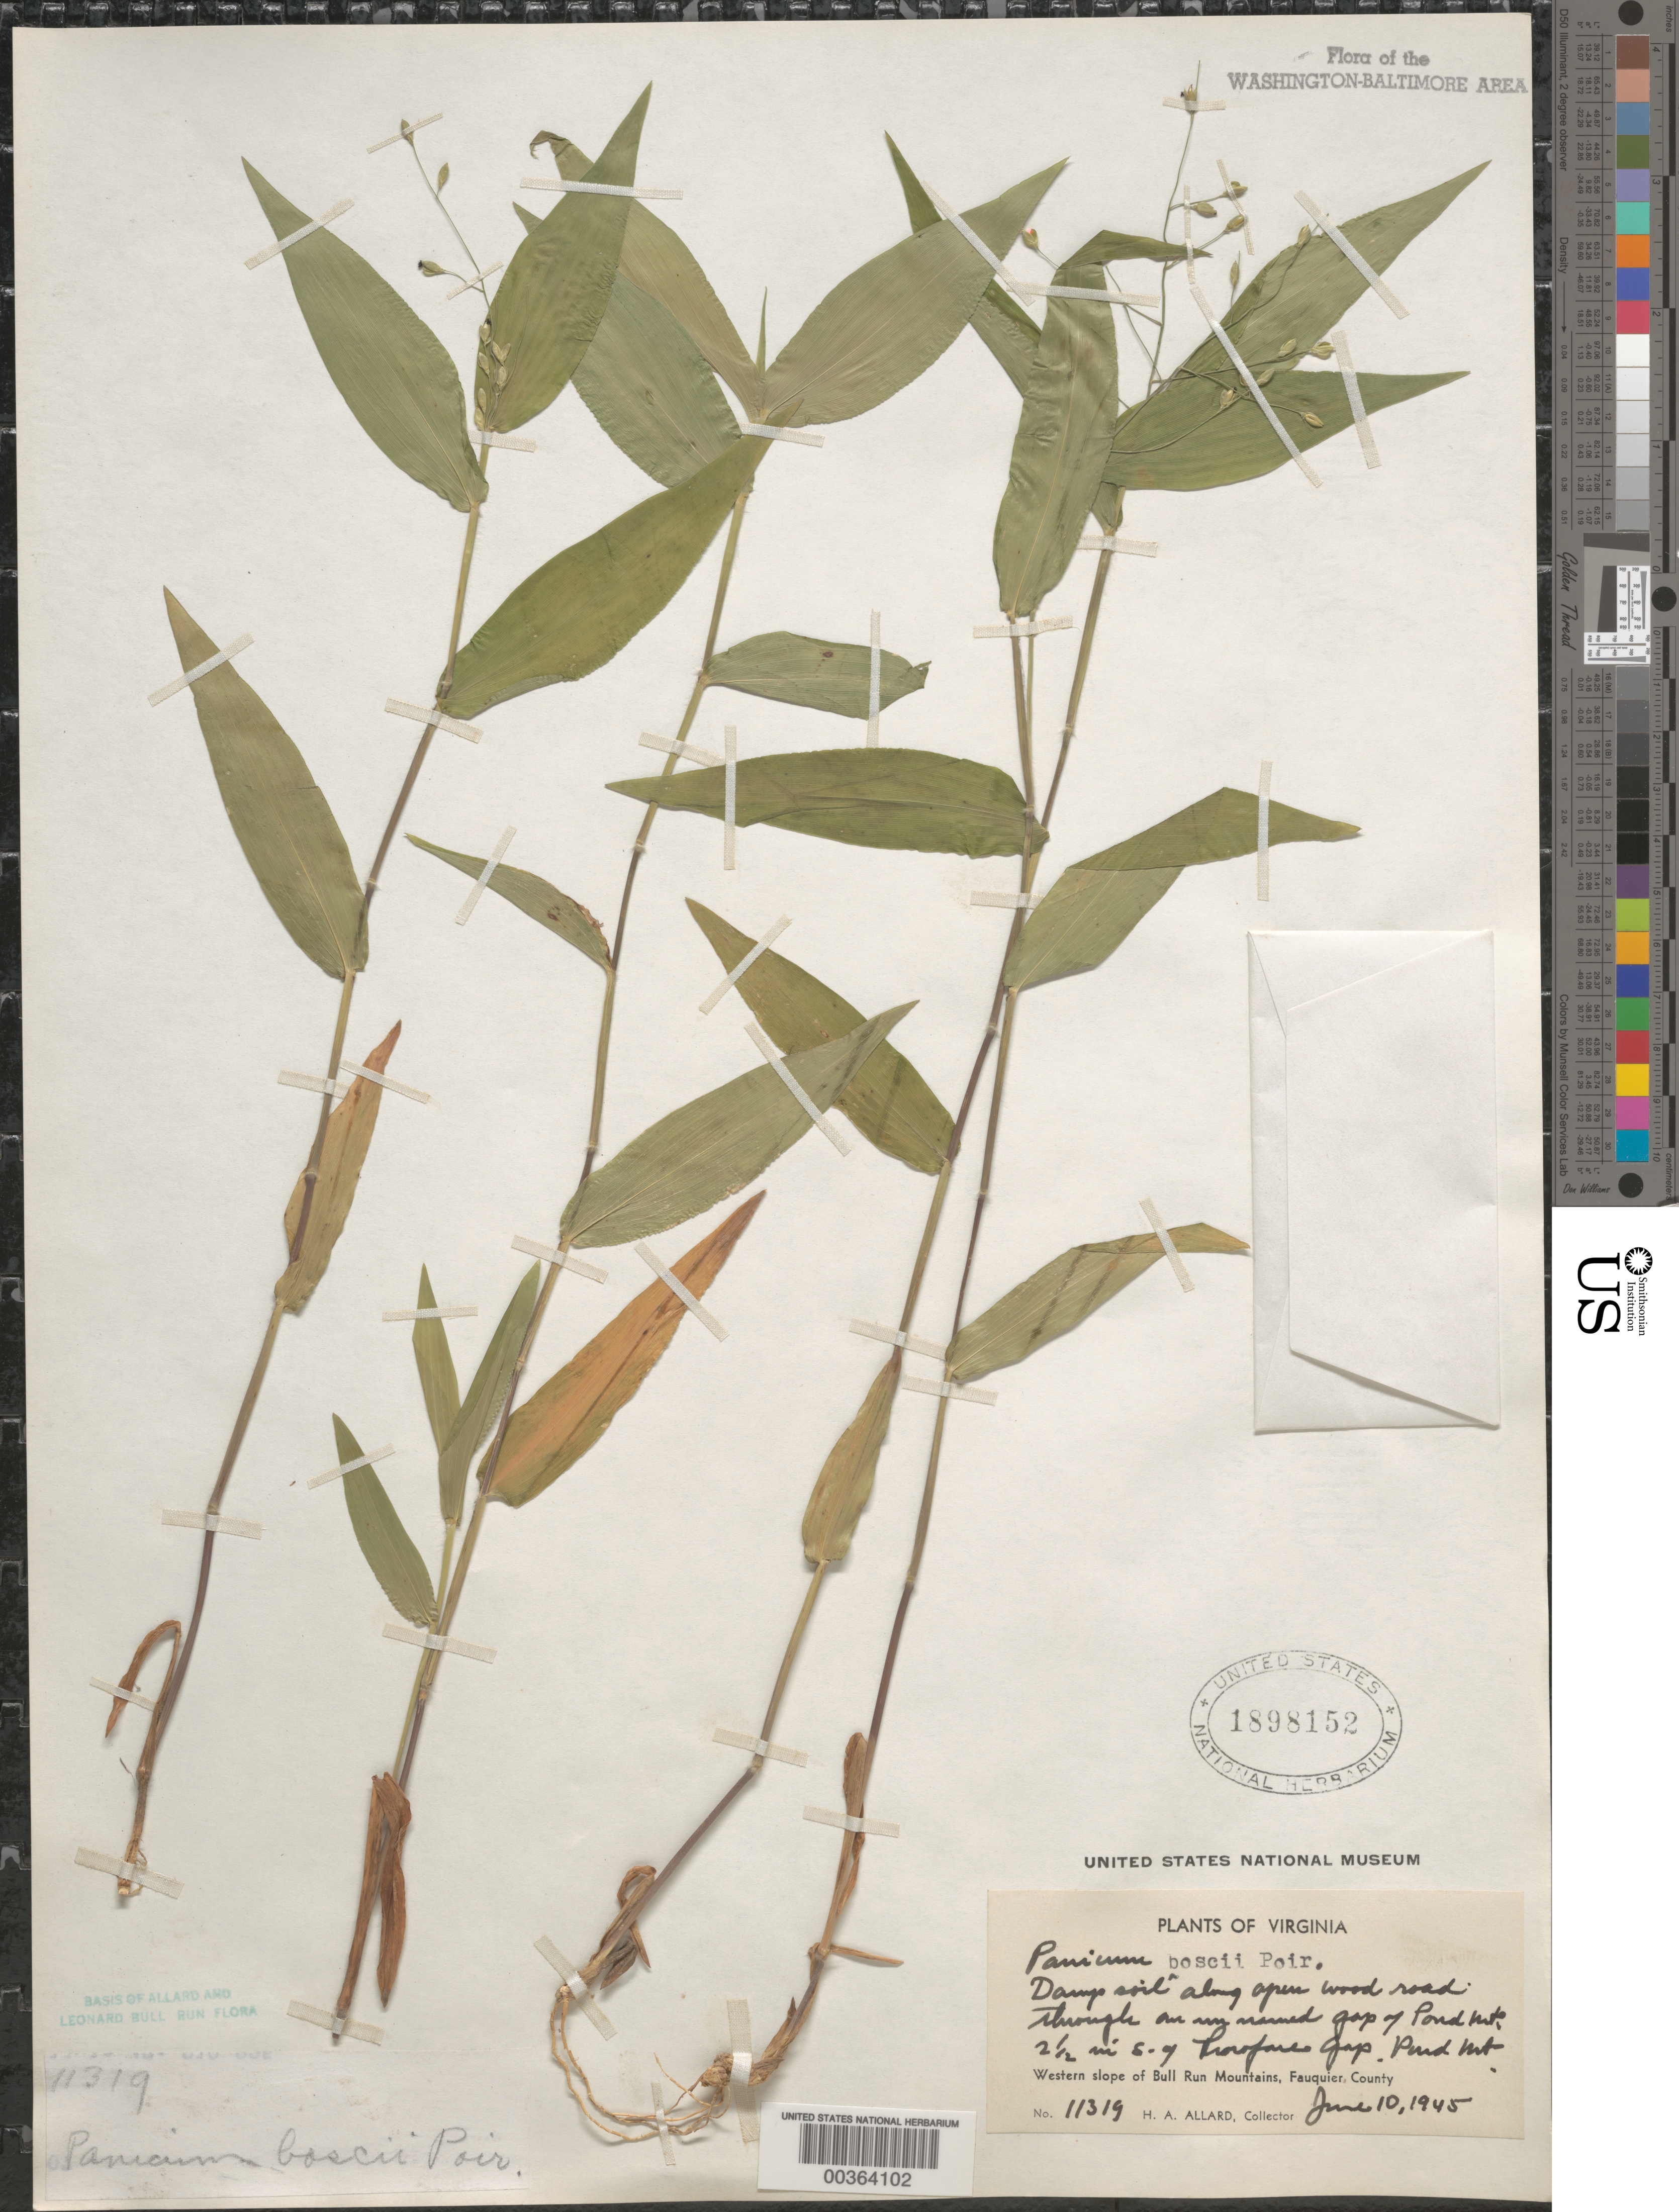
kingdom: Plantae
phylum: Tracheophyta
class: Liliopsida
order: Poales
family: Poaceae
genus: Dichanthelium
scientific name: Dichanthelium boscii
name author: (Poir.) Gould & C.A. Clark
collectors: H. A. Allard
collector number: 11319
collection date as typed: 10 Jun 1945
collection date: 1945-06-10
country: United States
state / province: Virginia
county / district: Fauquier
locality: South of Thorofare Gap, Pond Mountains Bull Run Mts.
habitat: Damp soil along open wood road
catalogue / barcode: US 1898152